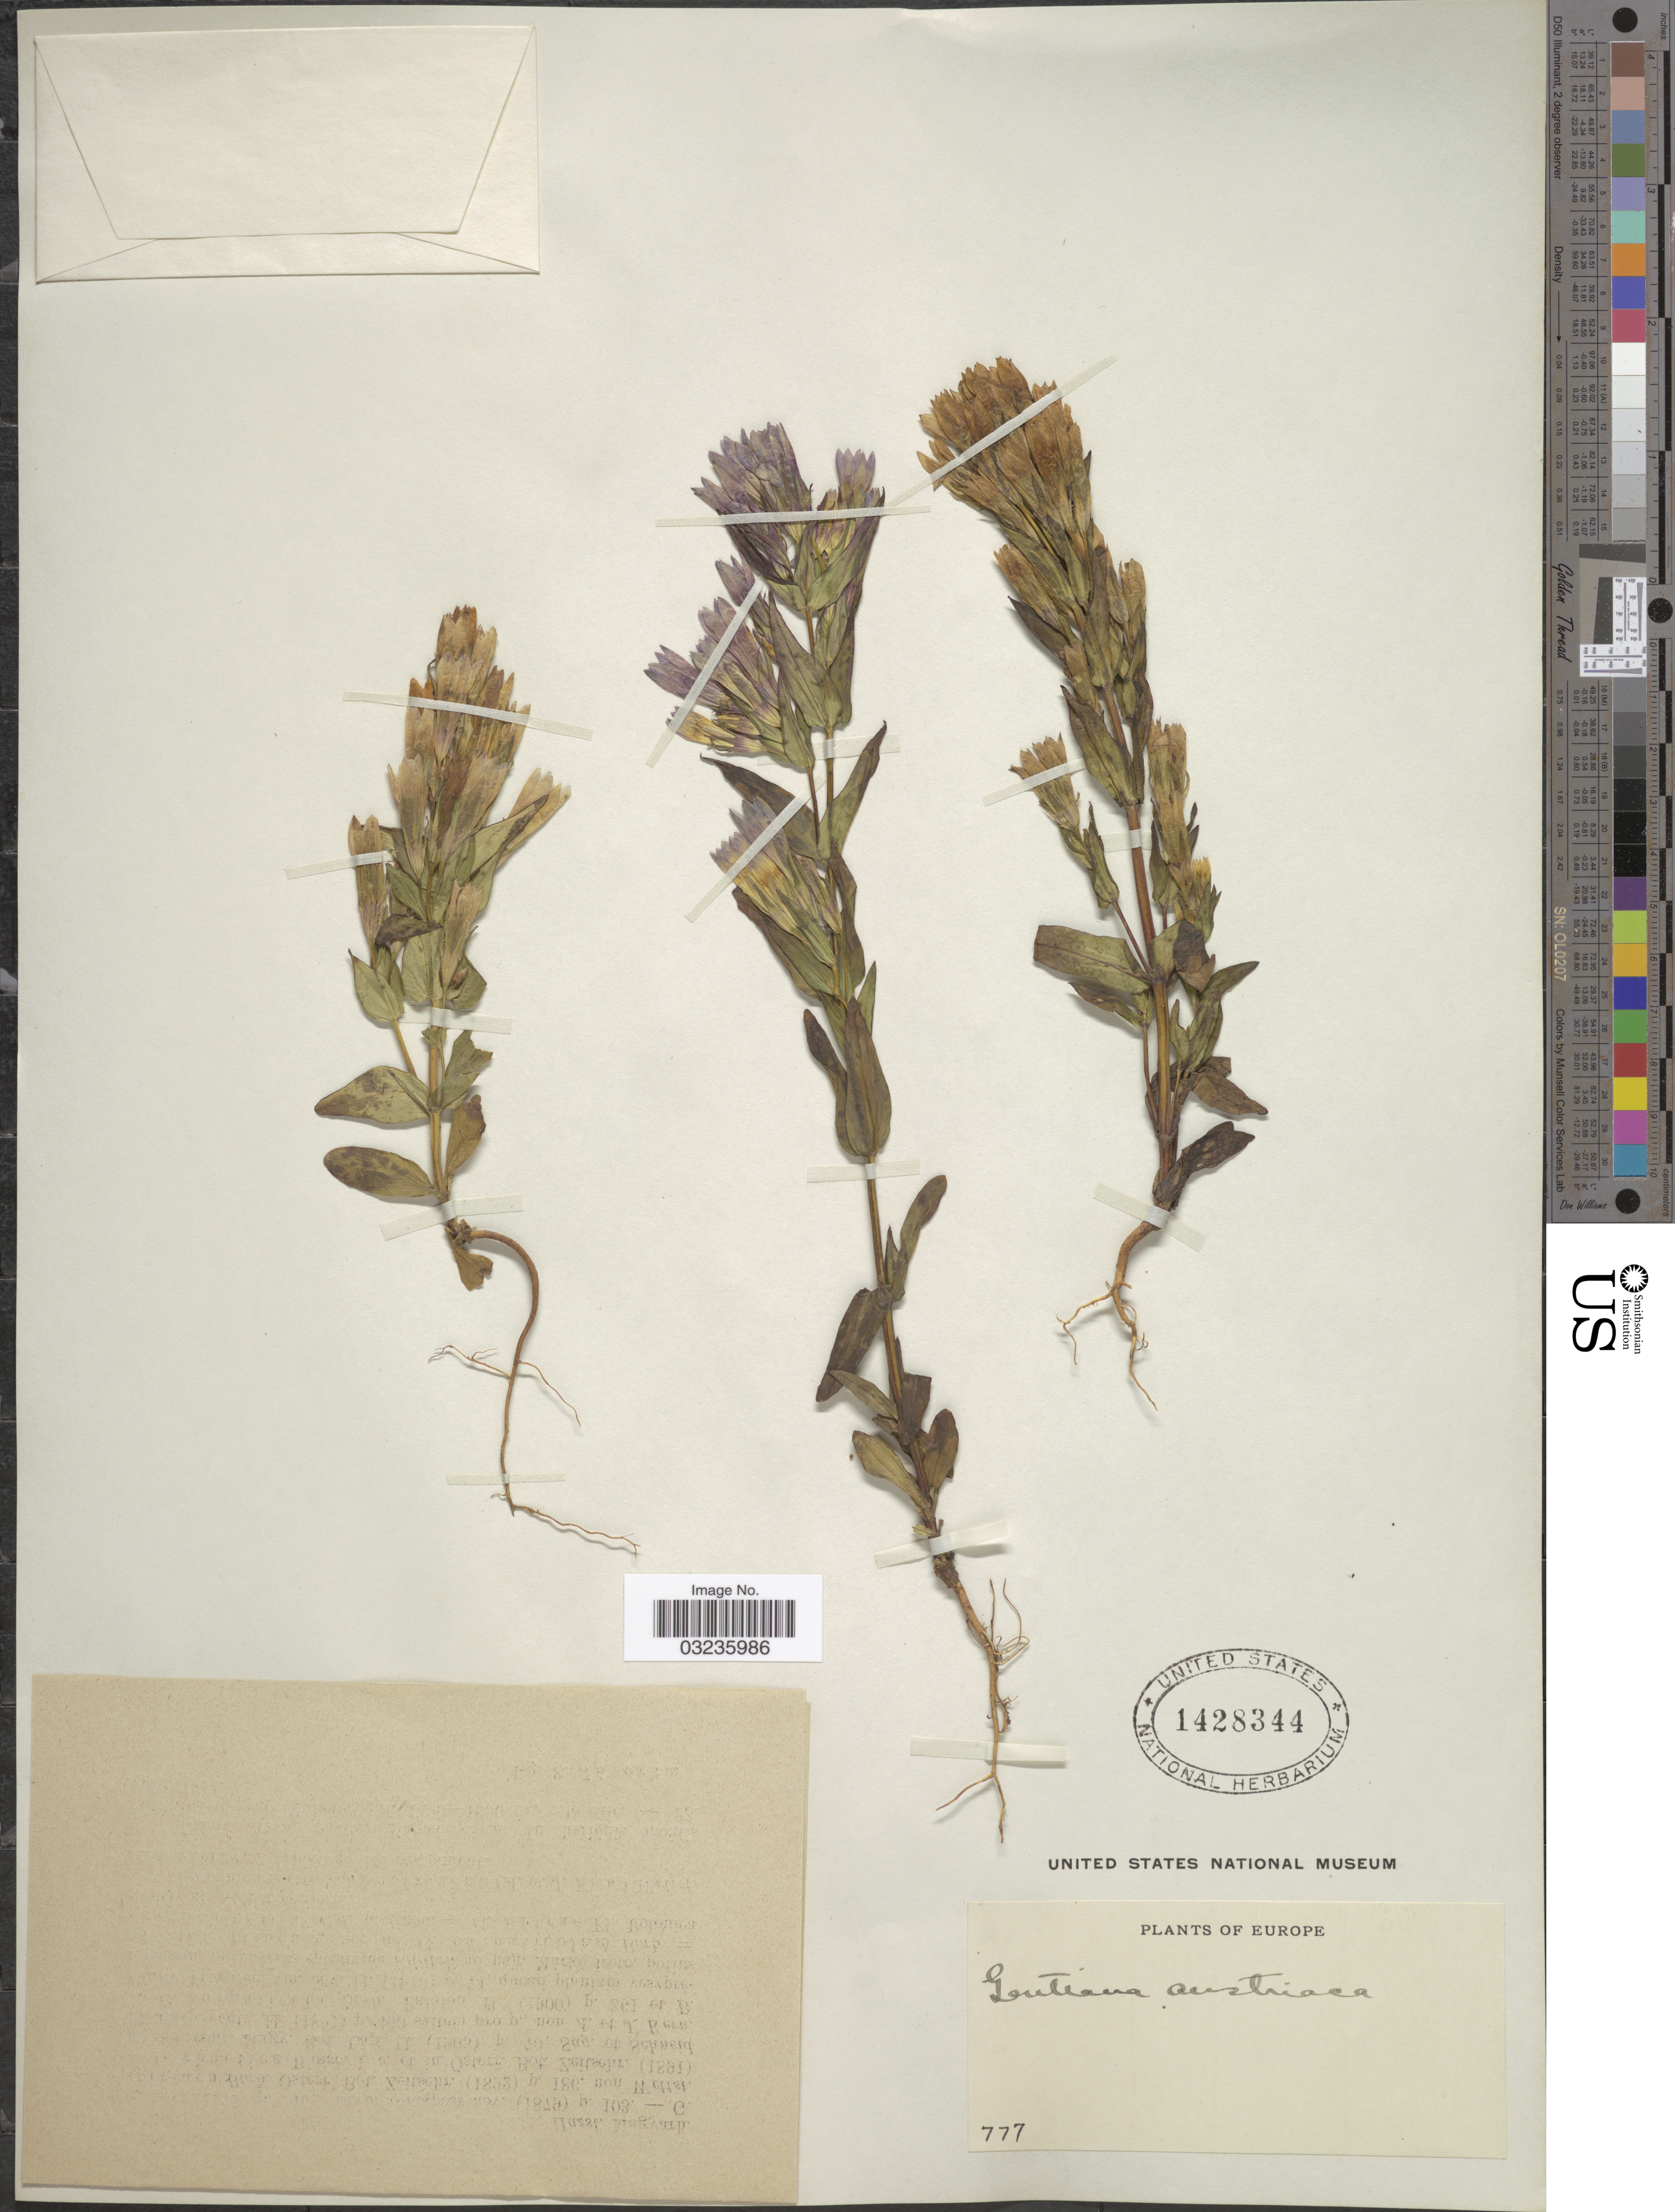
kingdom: Plantae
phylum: Tracheophyta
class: Magnoliopsida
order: Gentianales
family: Gentianaceae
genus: Gentiana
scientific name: Gentiana austriaca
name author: A. Kern. & Jos. Kern.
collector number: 777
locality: Europe.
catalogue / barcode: US 1428344